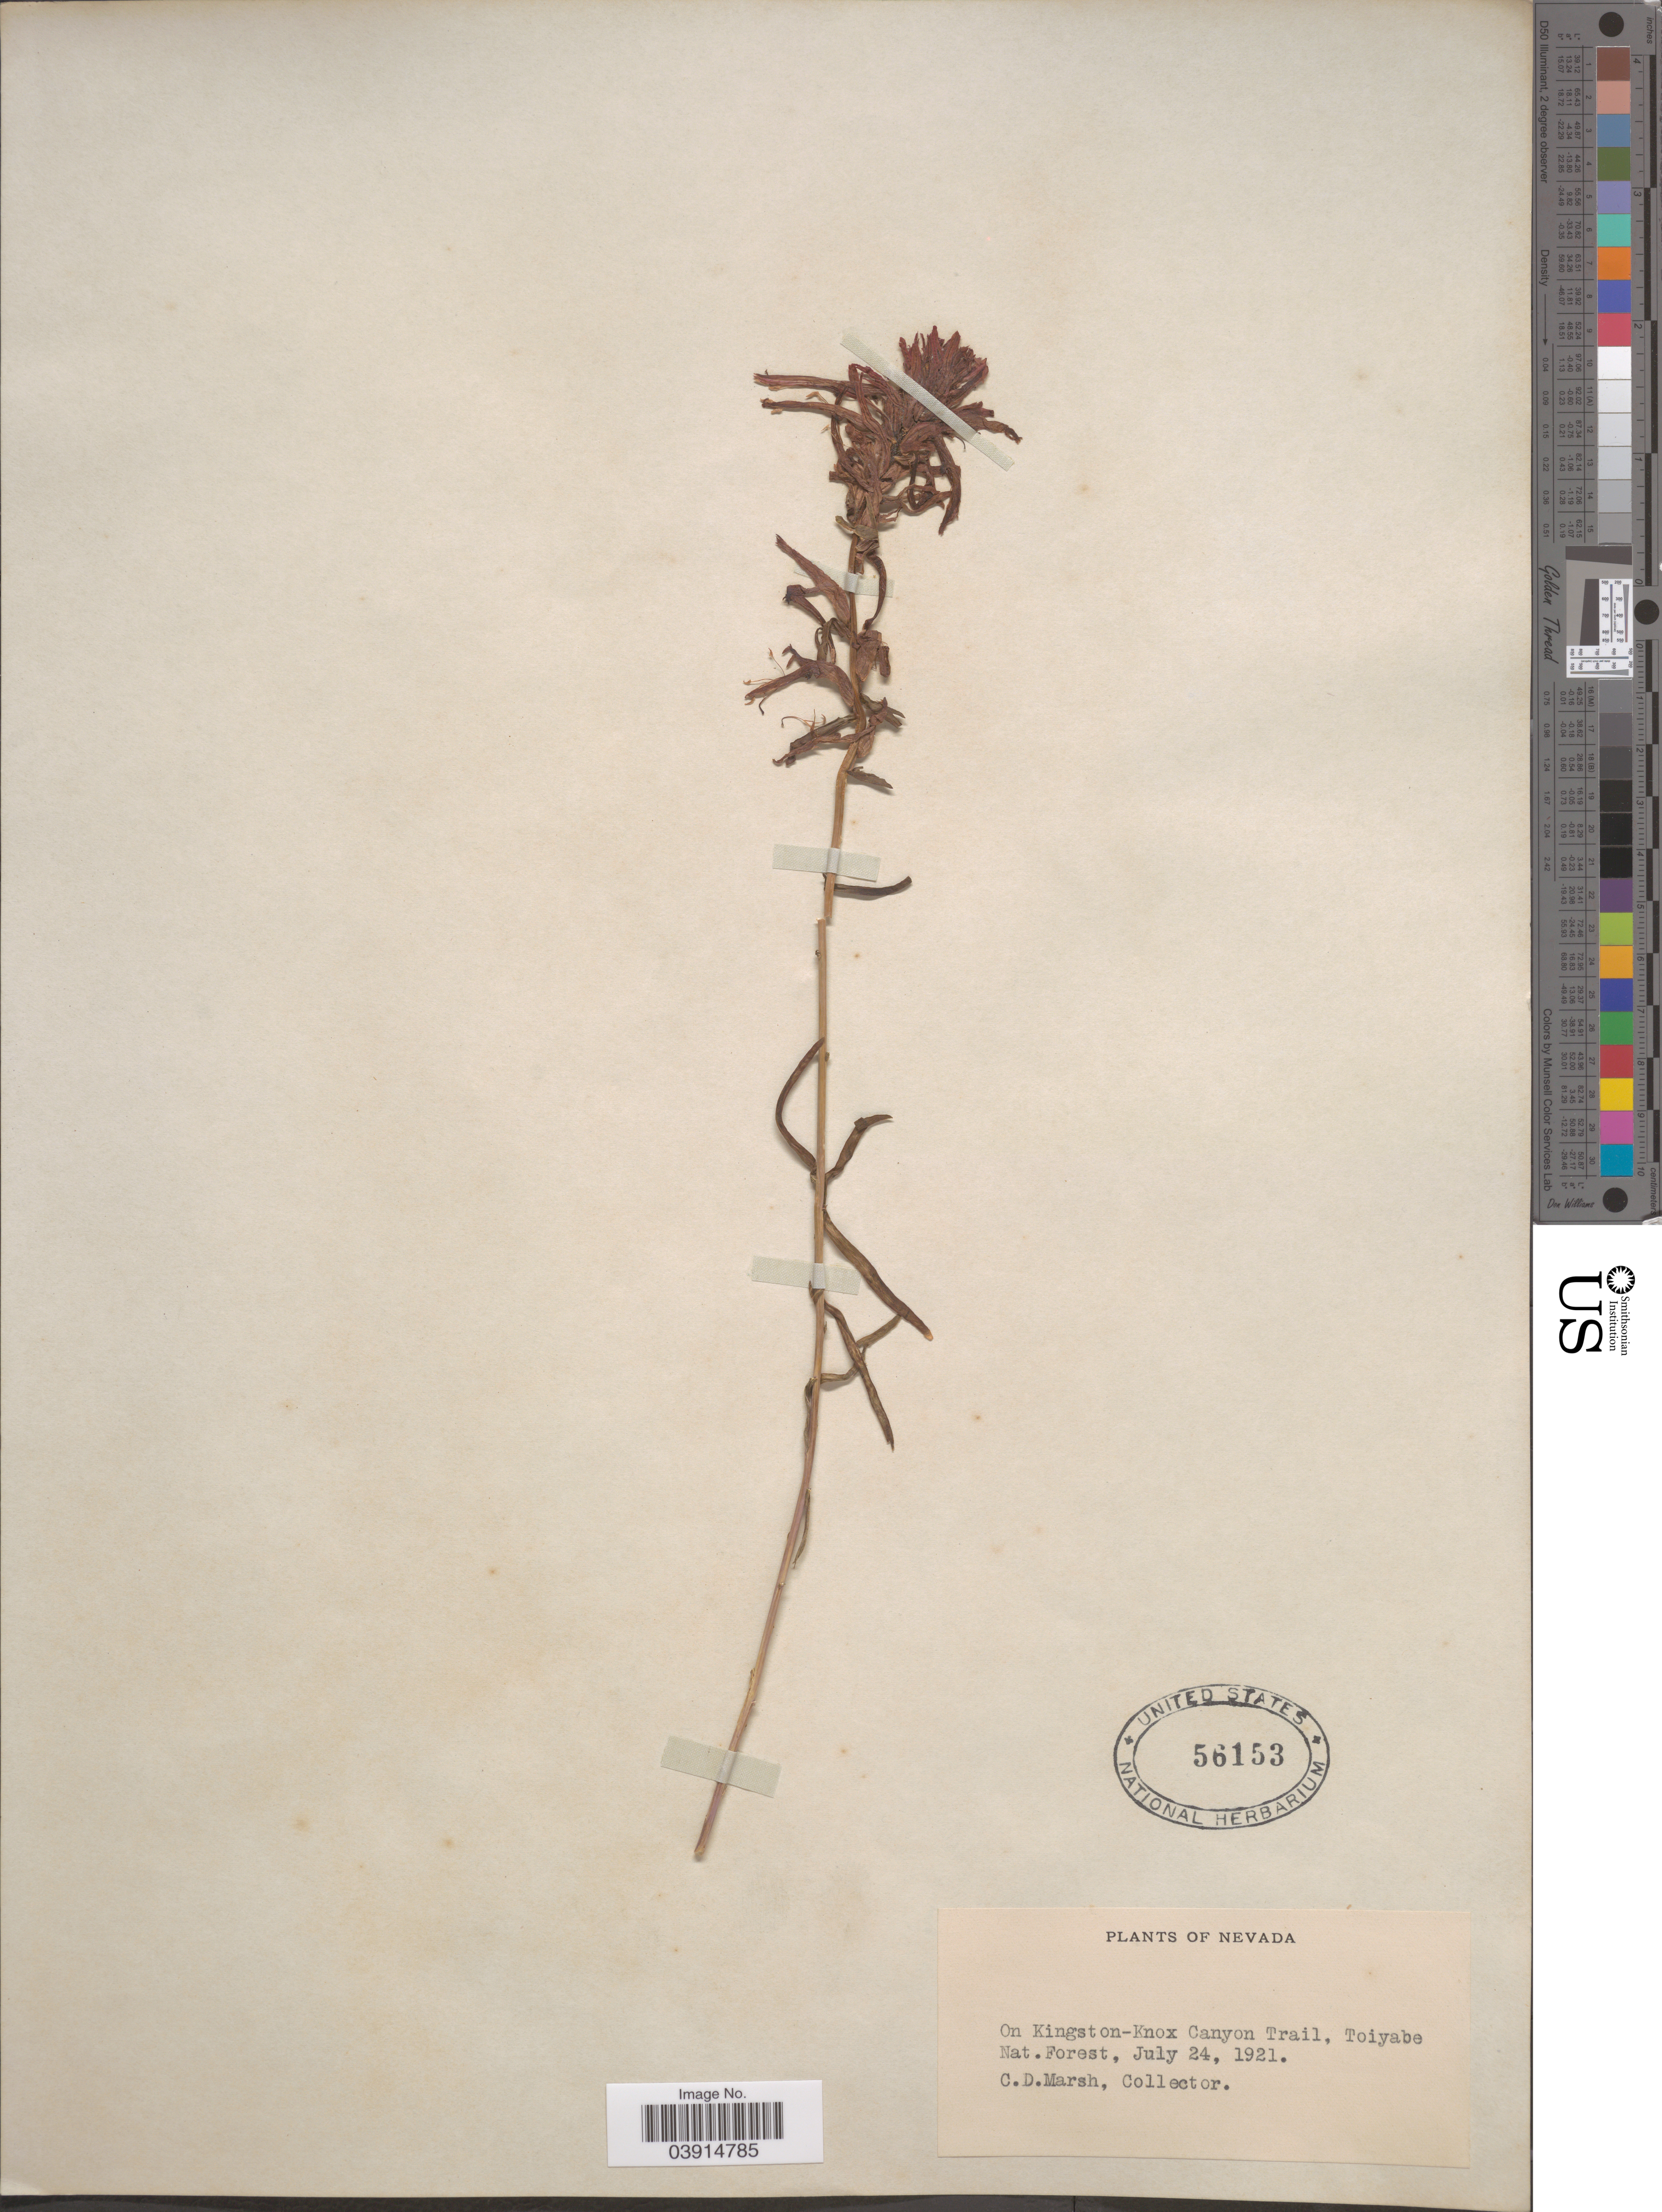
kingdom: Plantae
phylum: Tracheophyta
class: Magnoliopsida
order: Lamiales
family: Orobanchaceae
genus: Castilleja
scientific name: Castilleja sp.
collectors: C. D. Marsh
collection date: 1921-07-24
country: United States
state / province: Nevada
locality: On Kingston-Knox Canyon Trail, Toiyabe Nat. Forest.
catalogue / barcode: US 56153